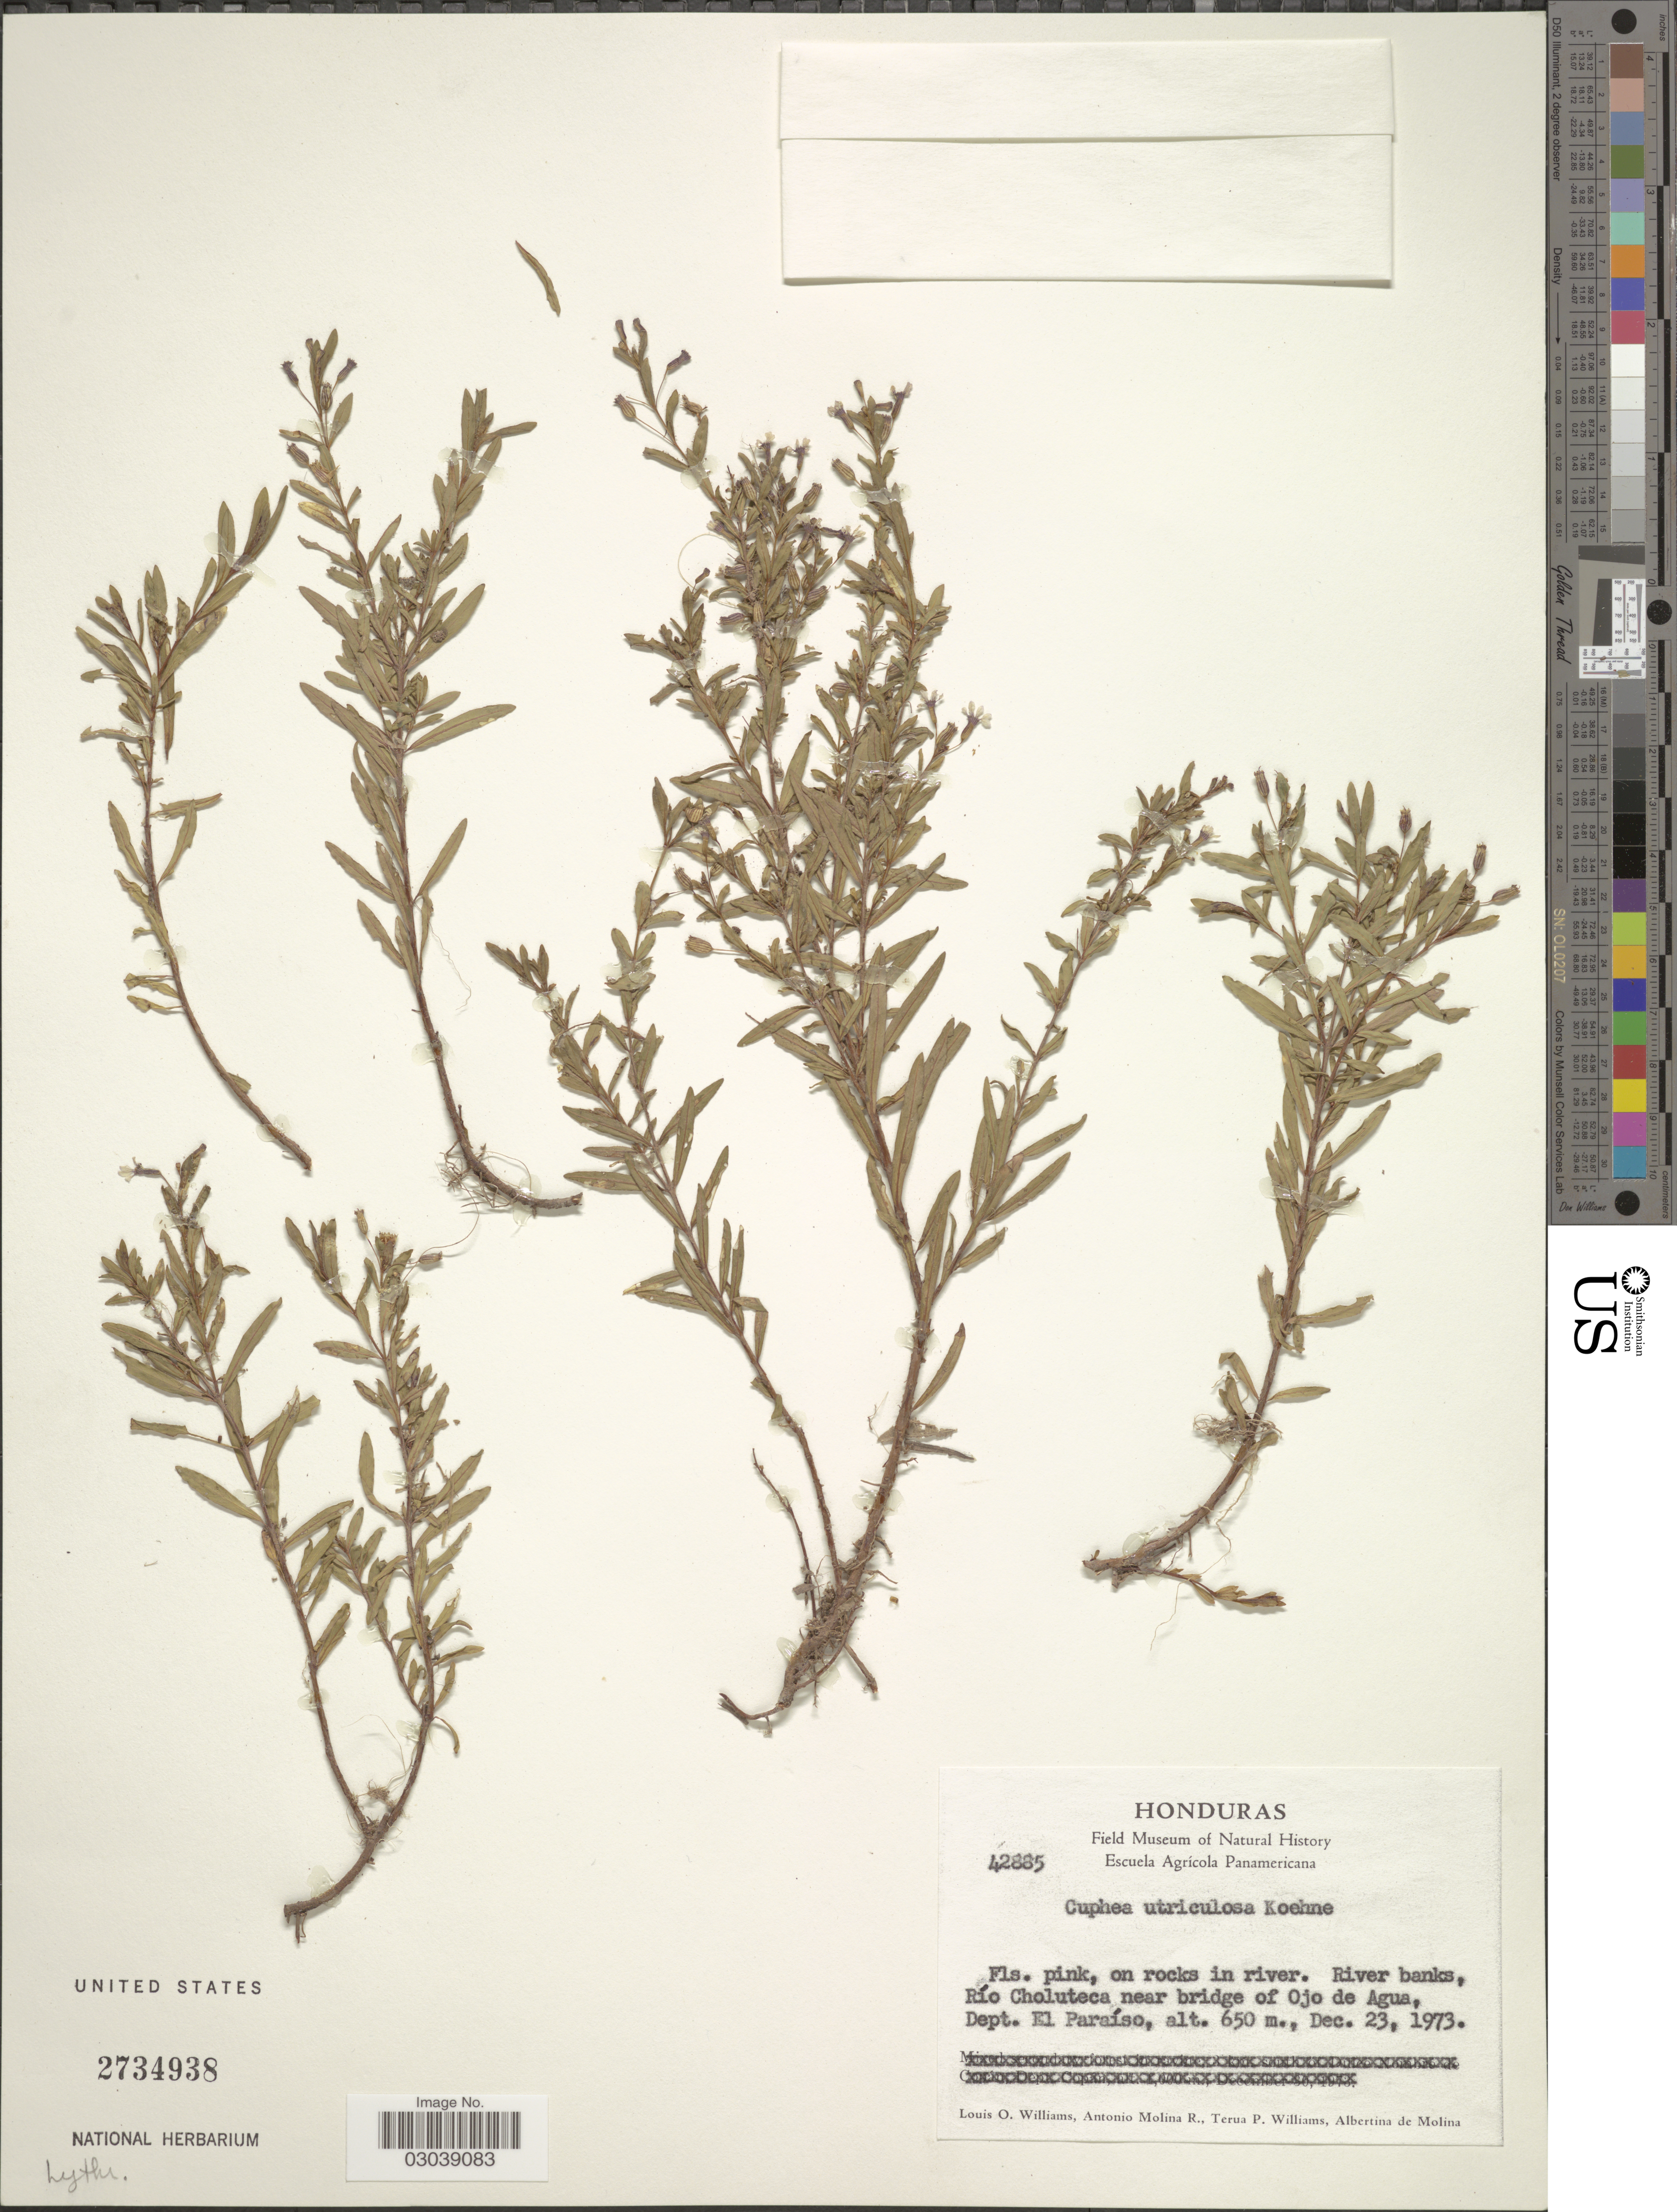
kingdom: Plantae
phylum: Tracheophyta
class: Magnoliopsida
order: Myrtales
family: Lythraceae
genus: Cuphea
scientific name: Cuphea utriculosa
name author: Koehne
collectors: L. O. Williams, A. Molina R., T. Williams & A. R. Molina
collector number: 42885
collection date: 1973-12-23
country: Honduras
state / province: El Paraíso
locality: River banks, Río Choluteca, near bridge of Ojo de Agua, Dept. El Paraíso.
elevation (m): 650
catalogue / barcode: US 2734938